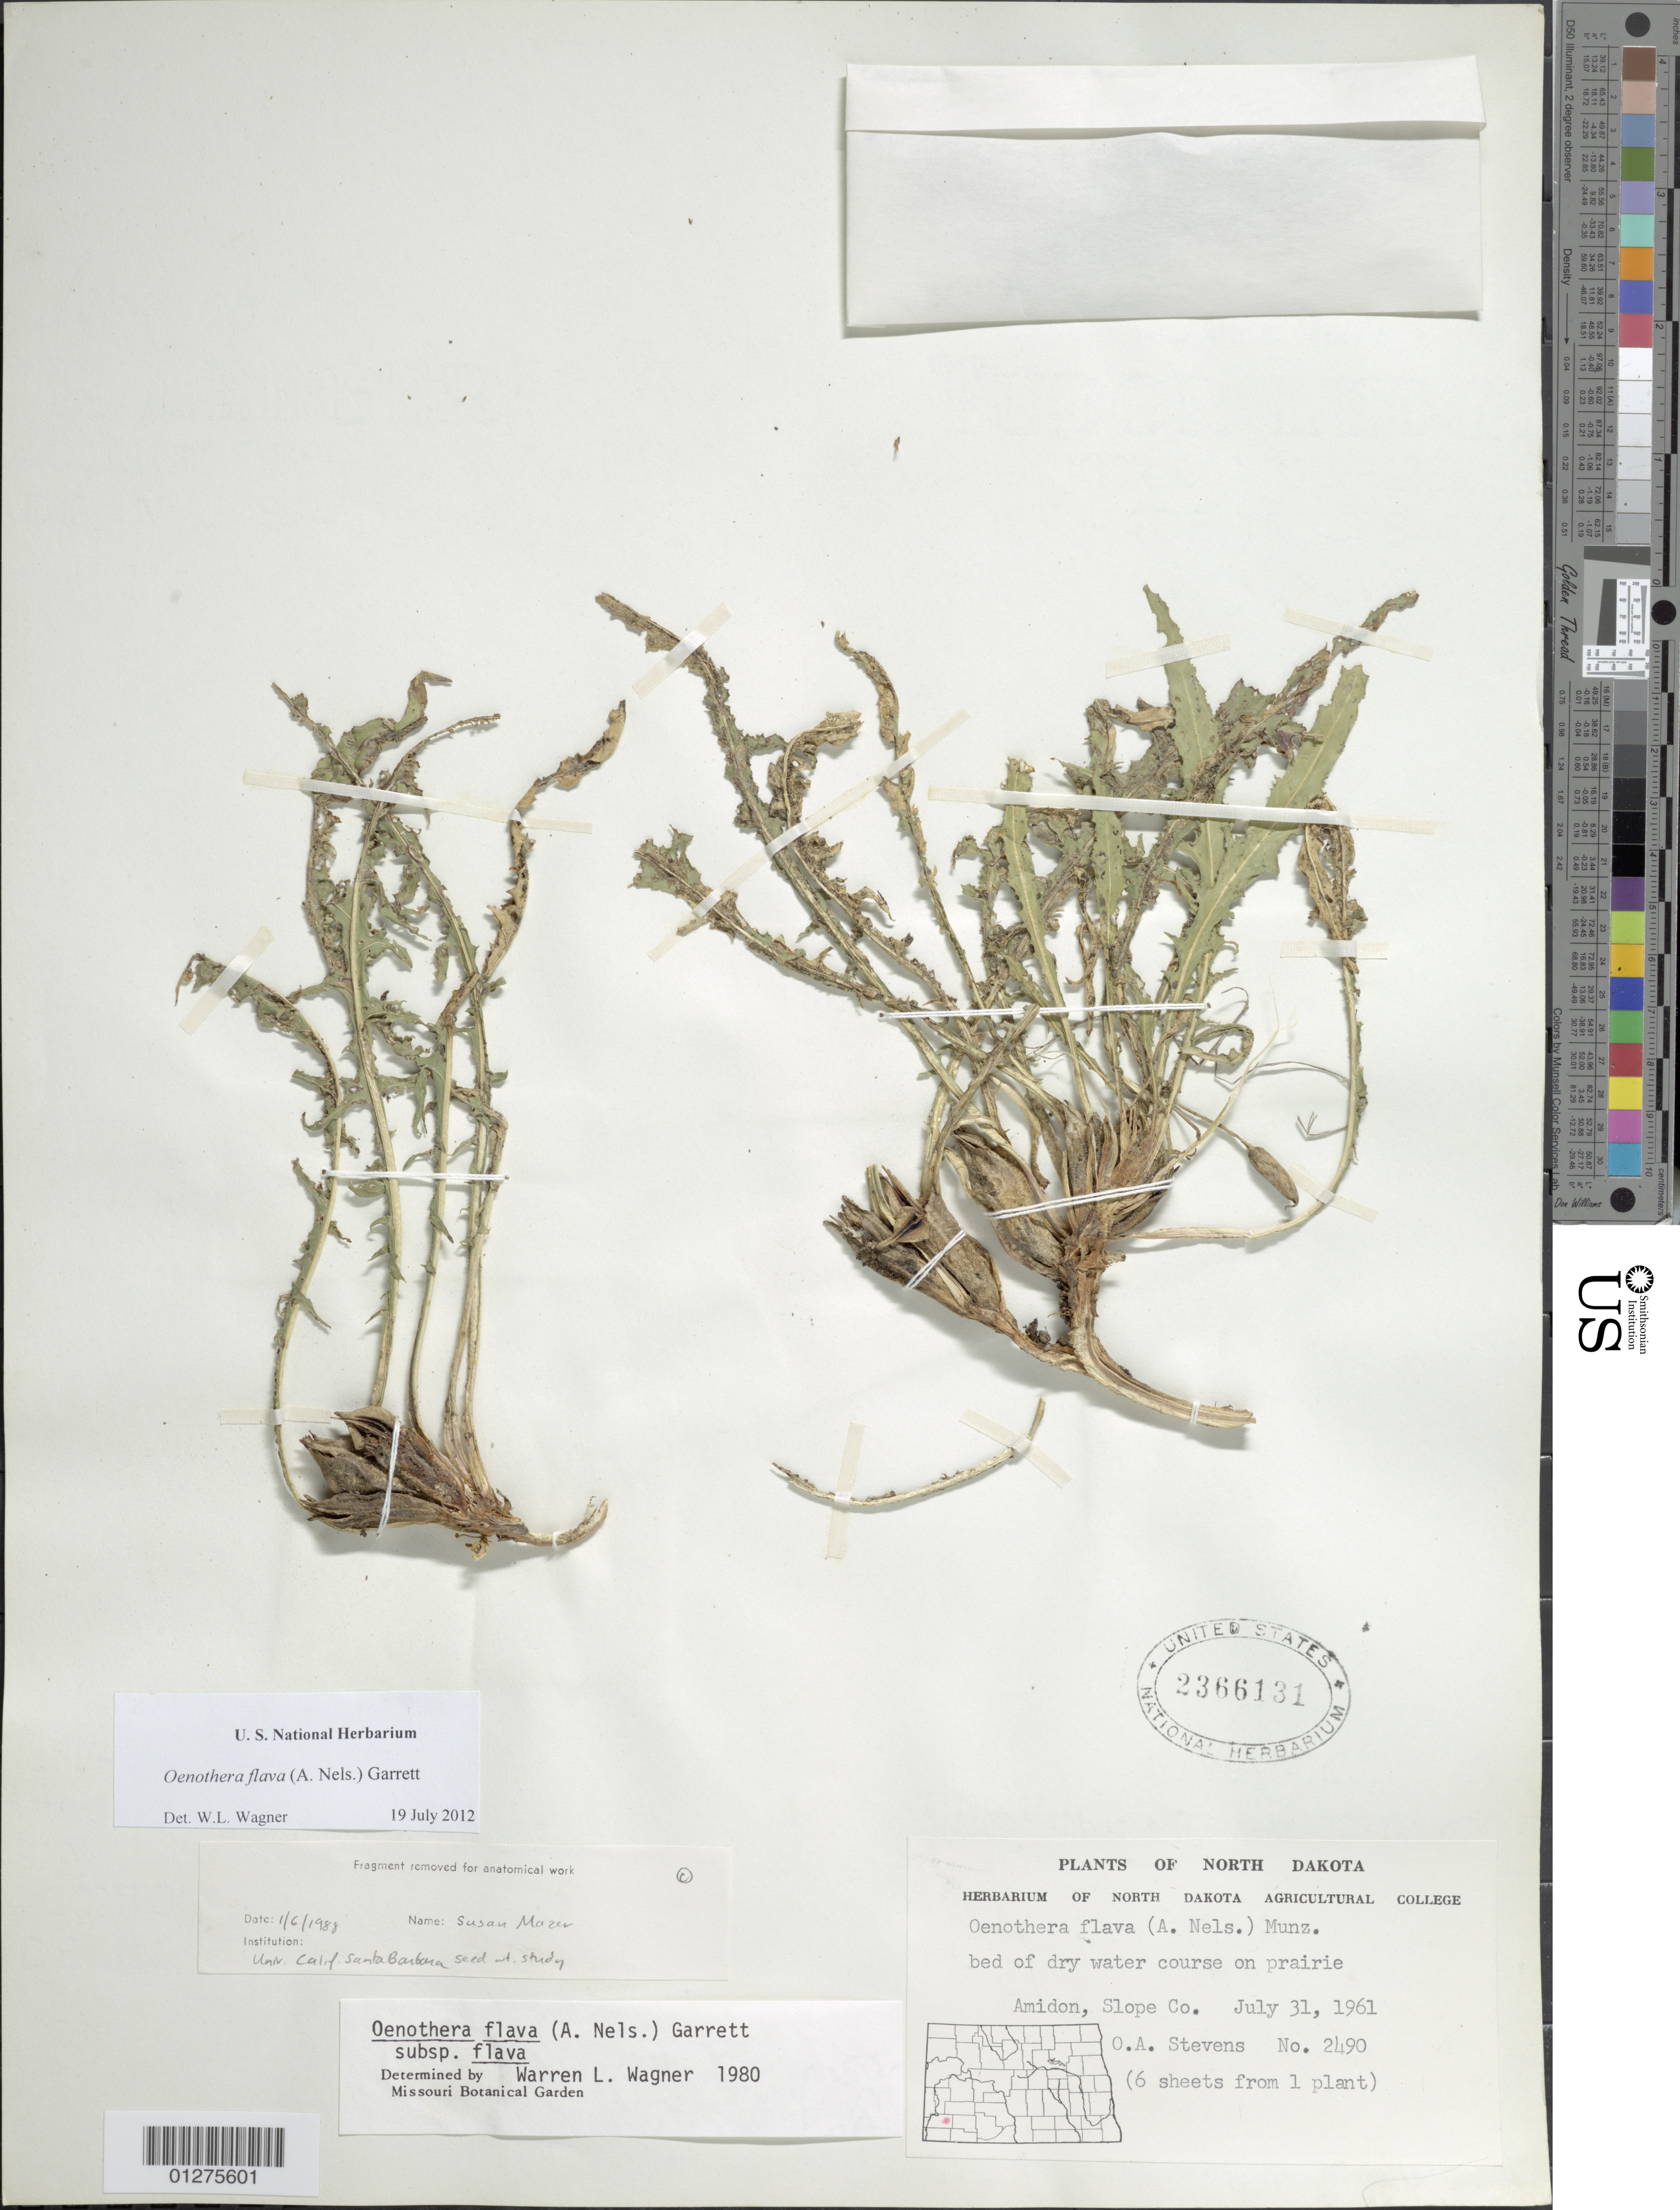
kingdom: Plantae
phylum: Tracheophyta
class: Magnoliopsida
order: Myrtales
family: Onagraceae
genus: Oenothera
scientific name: Oenothera flava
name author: (A. Nelson) Garrett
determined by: Wagner, W. L., (BOT), Smithsonian Institution - National Museum of Natural History (UNITED STATES)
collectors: O. Stevens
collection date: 1961-07-31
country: United States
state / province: North Dakota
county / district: Slope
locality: Amidon.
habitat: Bed of dry water course on prairie.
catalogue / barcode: US 2366131